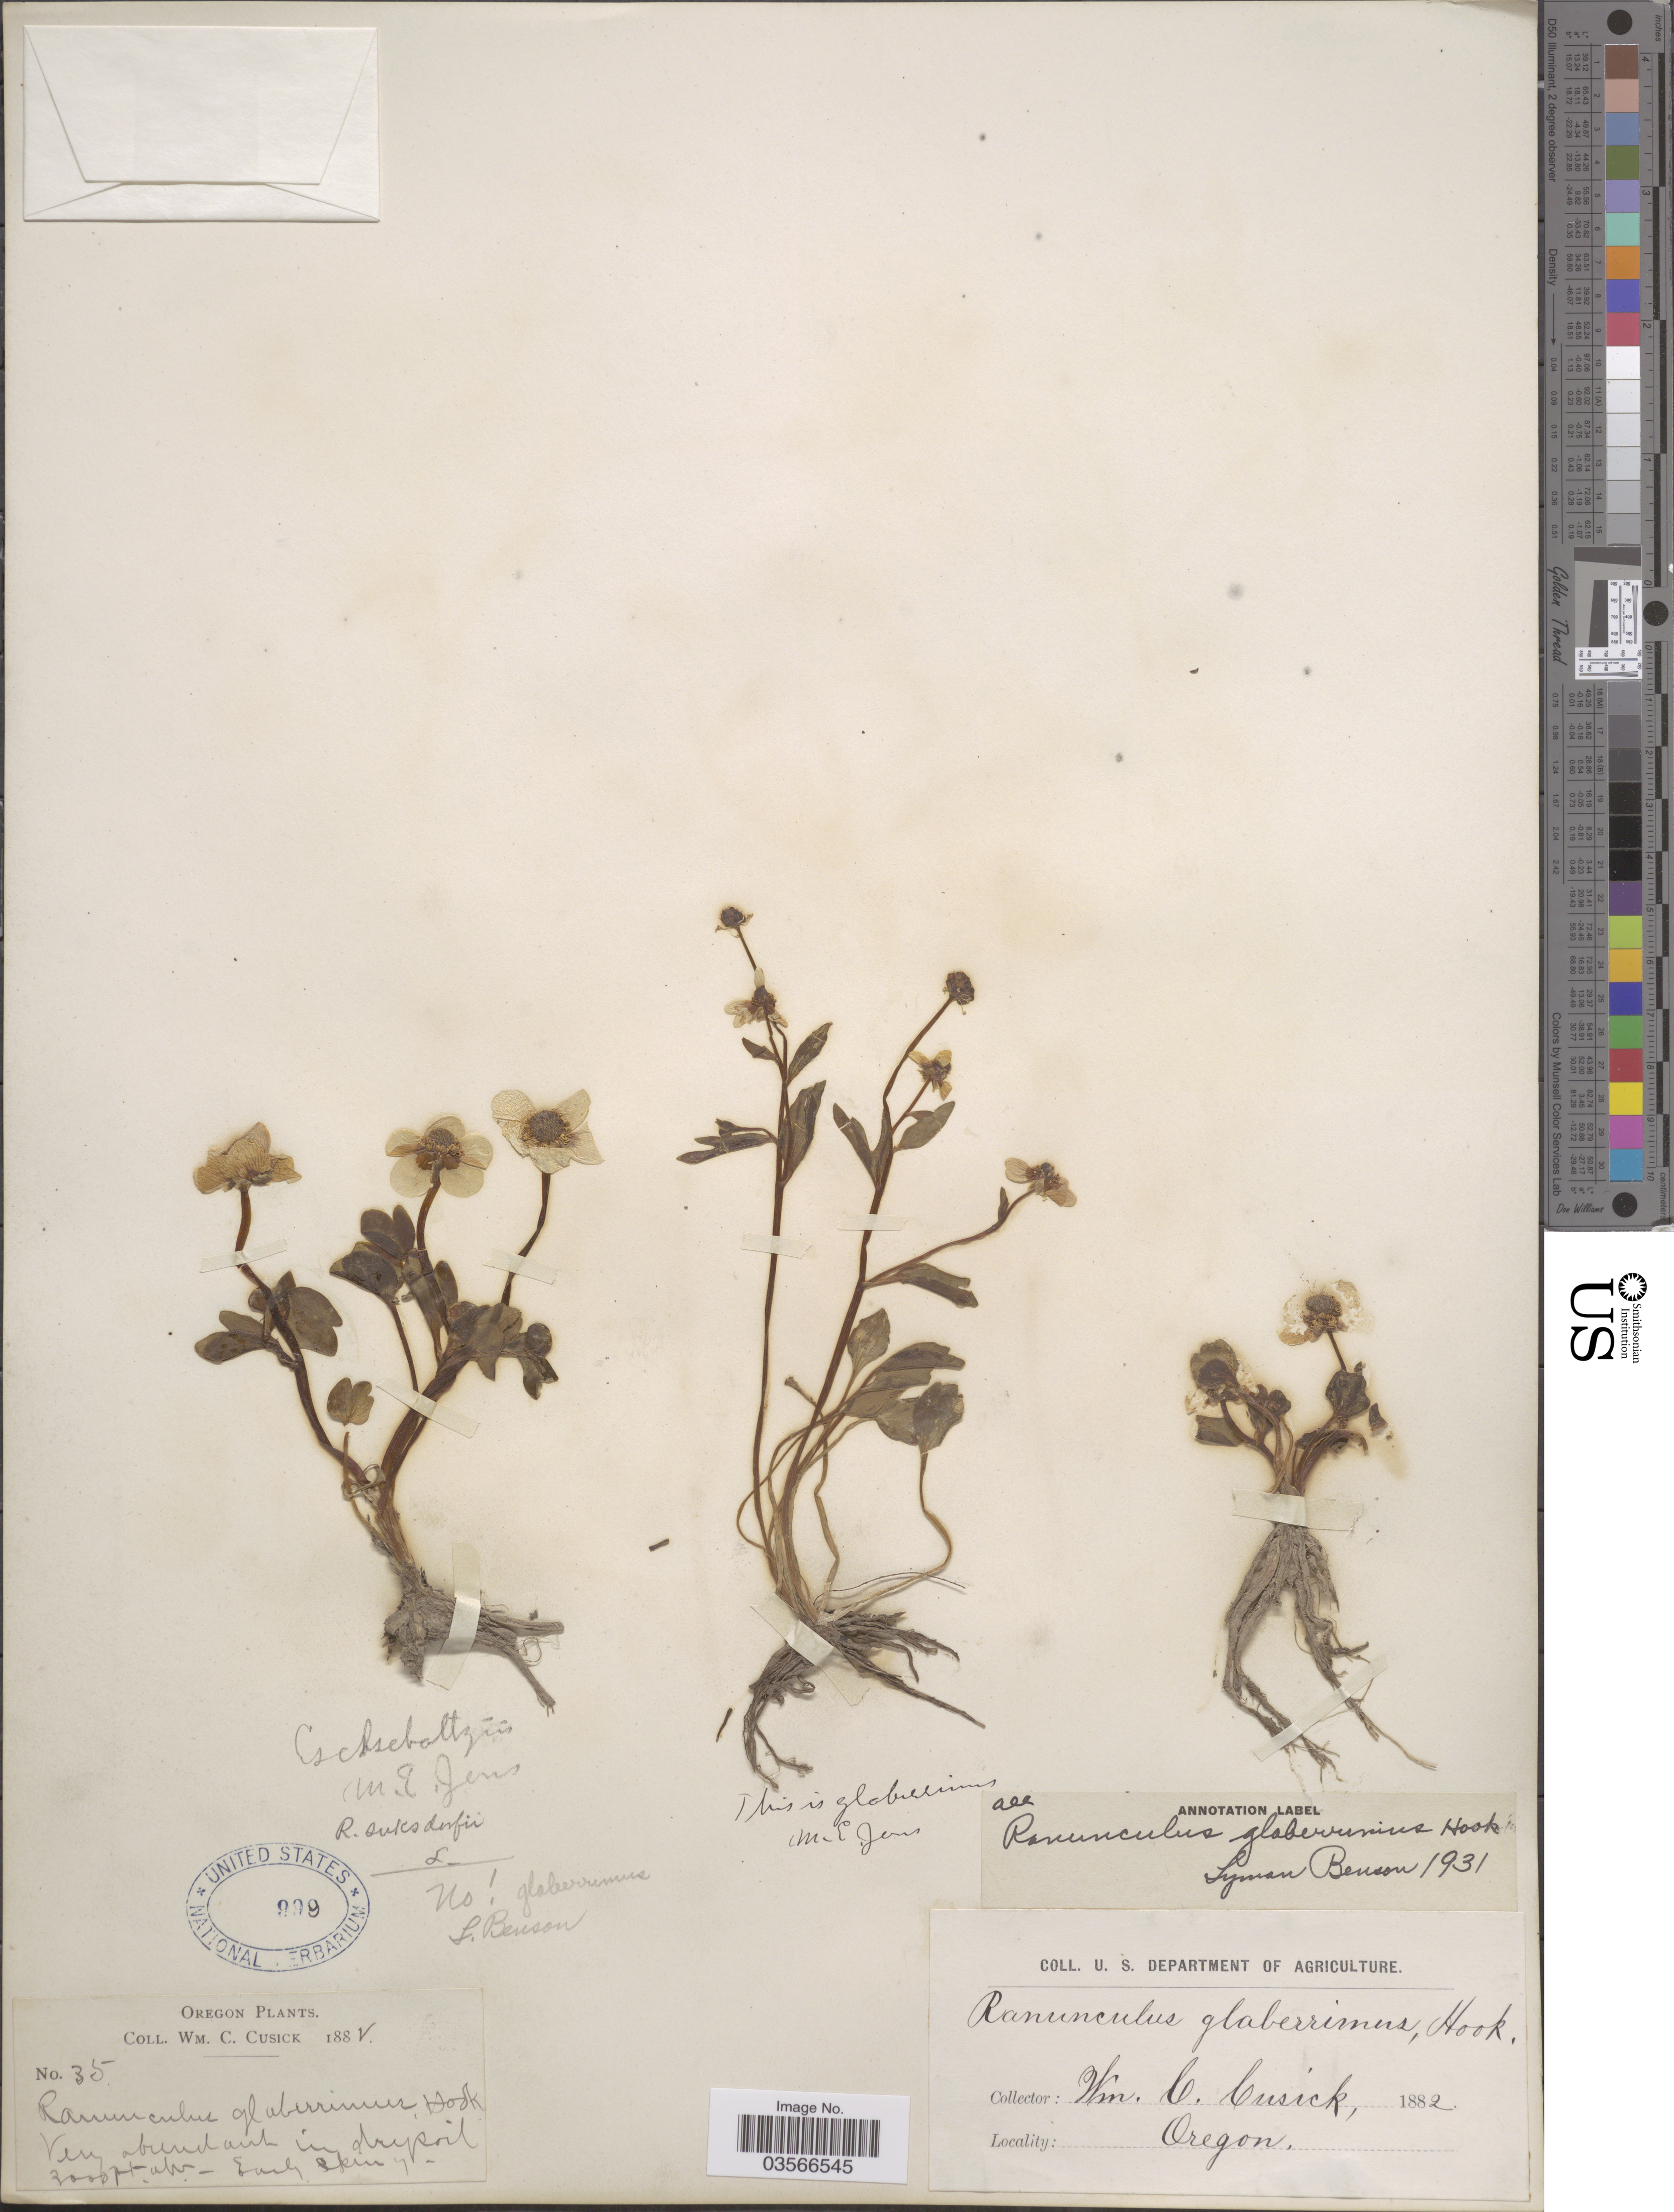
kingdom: Plantae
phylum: Tracheophyta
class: Magnoliopsida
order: Ranunculales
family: Ranunculaceae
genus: Ranunculus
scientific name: Ranunculus glaberrimus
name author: Hook.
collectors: W. C. Cusick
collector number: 35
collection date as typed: Early Spring 1882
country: United States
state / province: Oregon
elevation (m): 914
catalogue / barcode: US 999